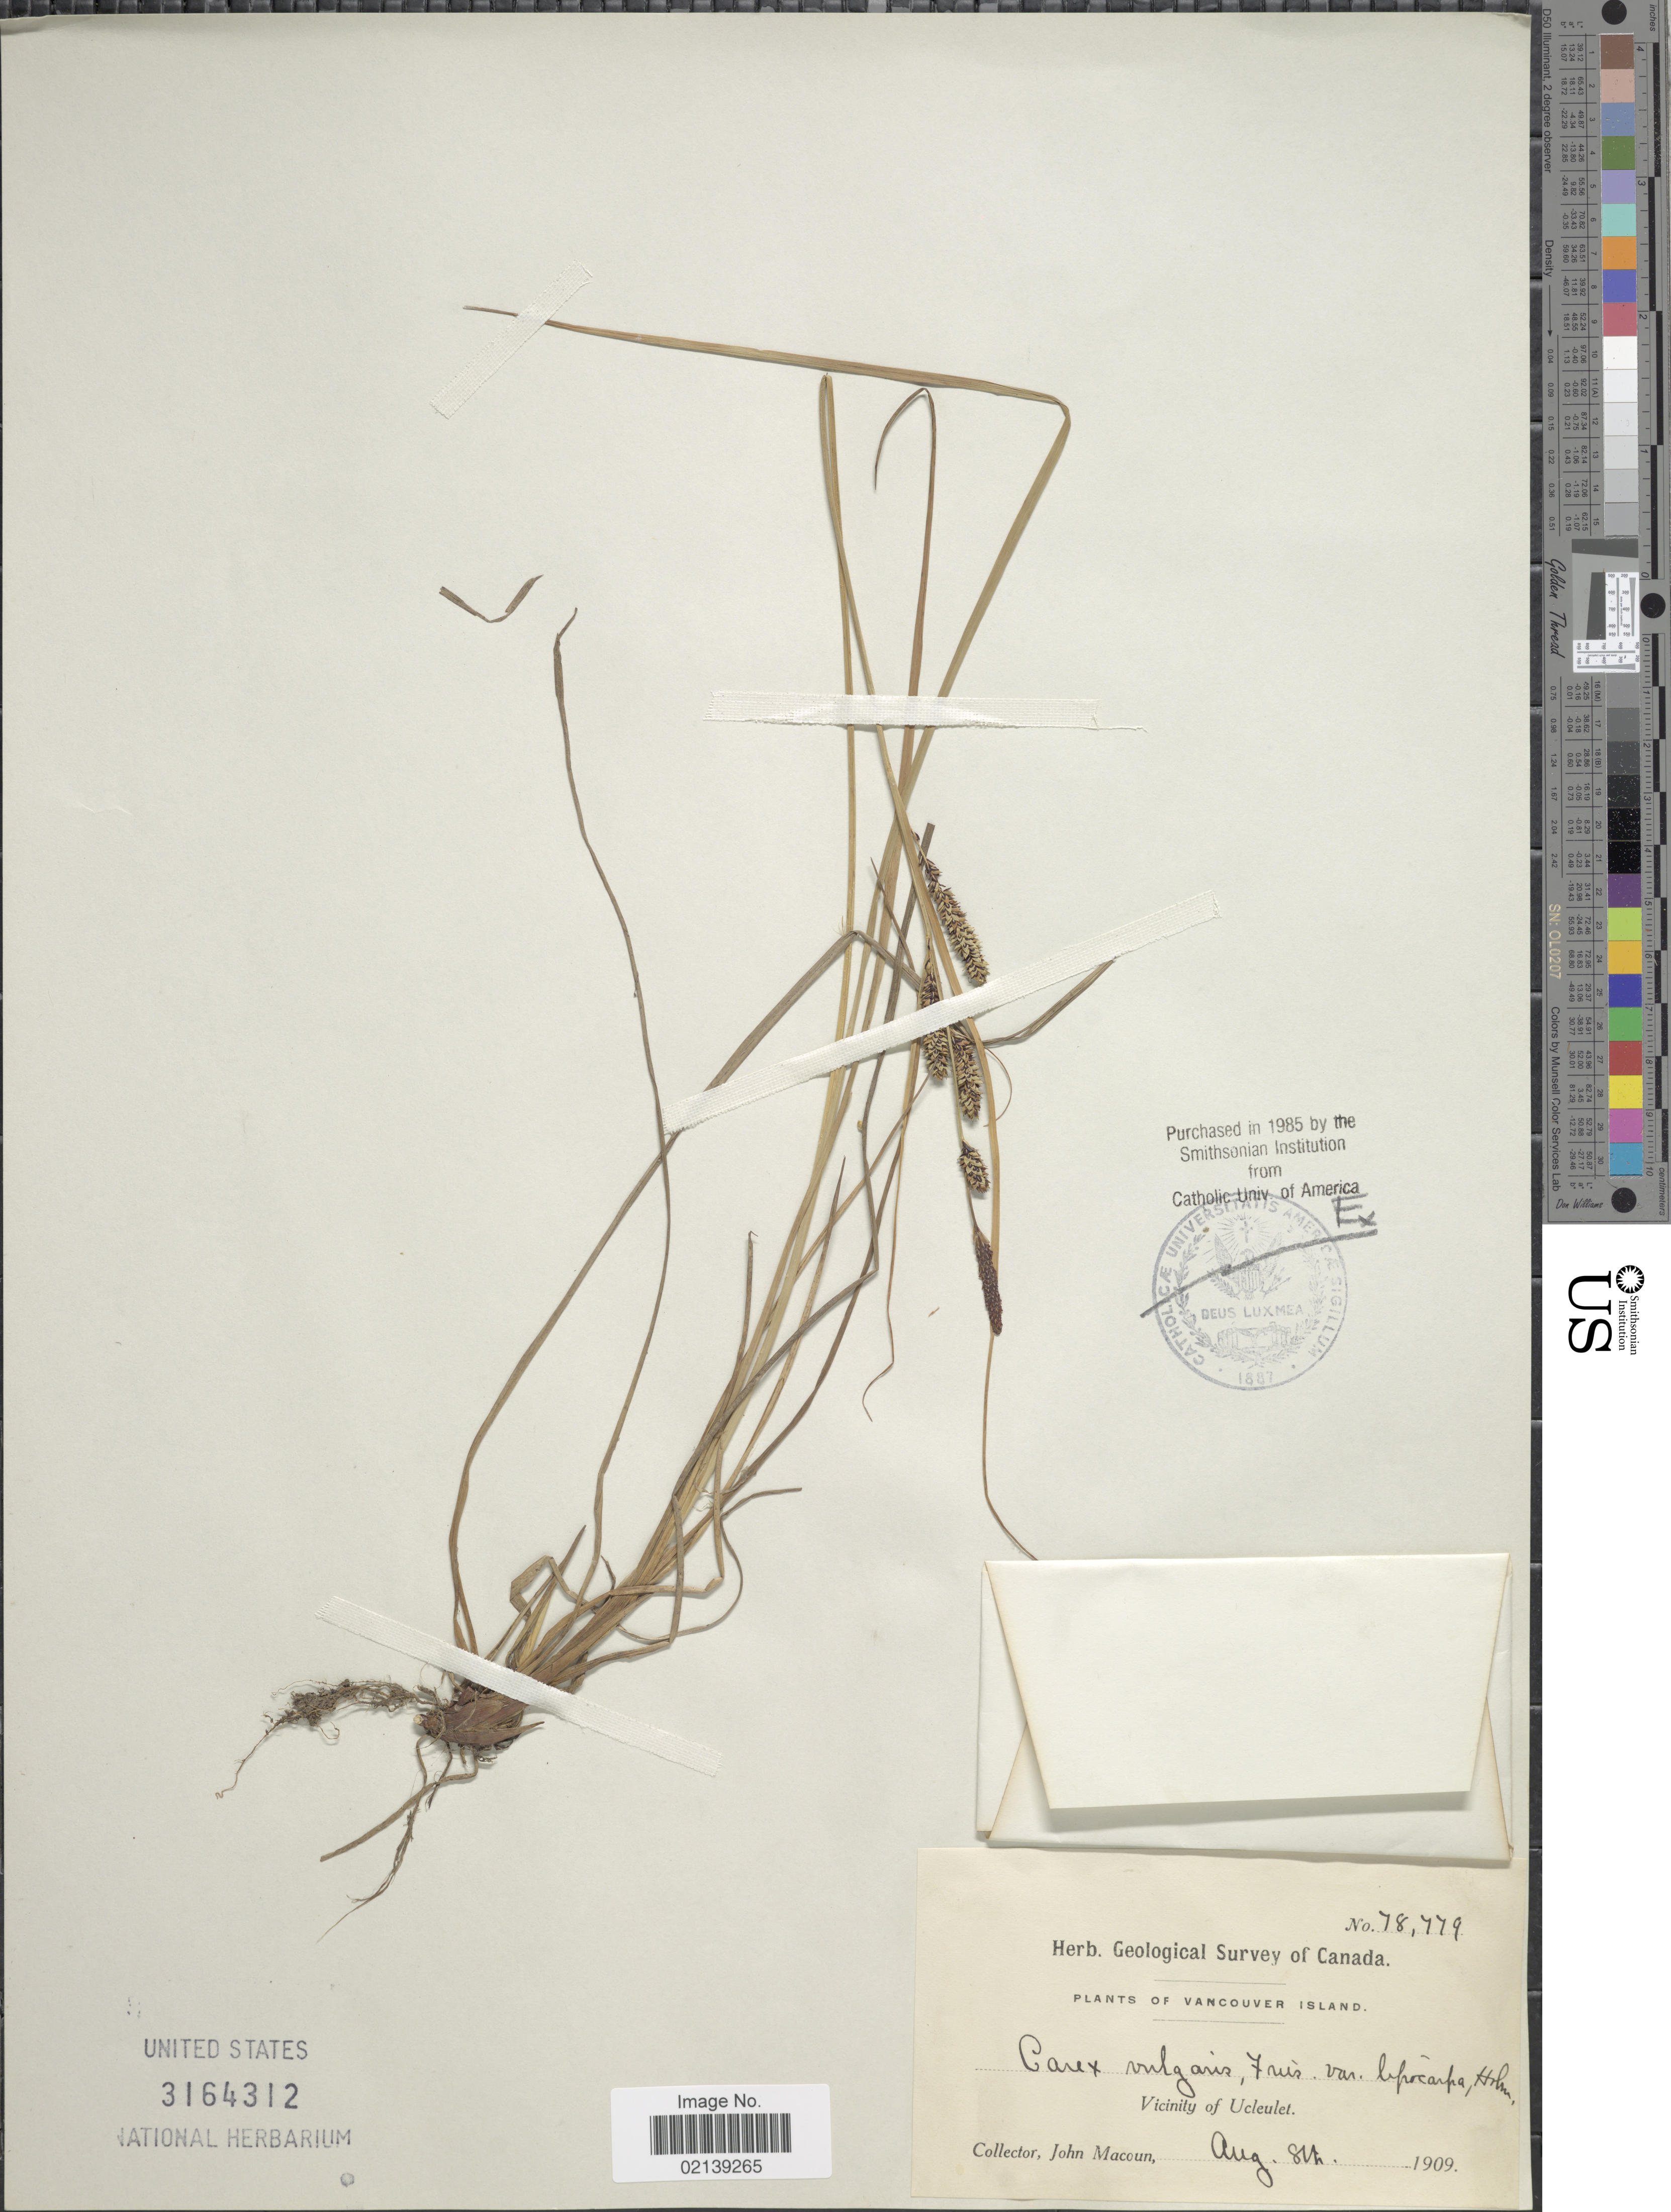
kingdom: Plantae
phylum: Tracheophyta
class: Liliopsida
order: Poales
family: Cyperaceae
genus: Carex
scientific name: Carex kelloggii var. kelloggii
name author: W. Boott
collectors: J. Macoun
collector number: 78779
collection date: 1909-08-08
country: Canada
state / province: British Columbia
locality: Vancouver Island, vicinity of Ucleulet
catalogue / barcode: US 3164312